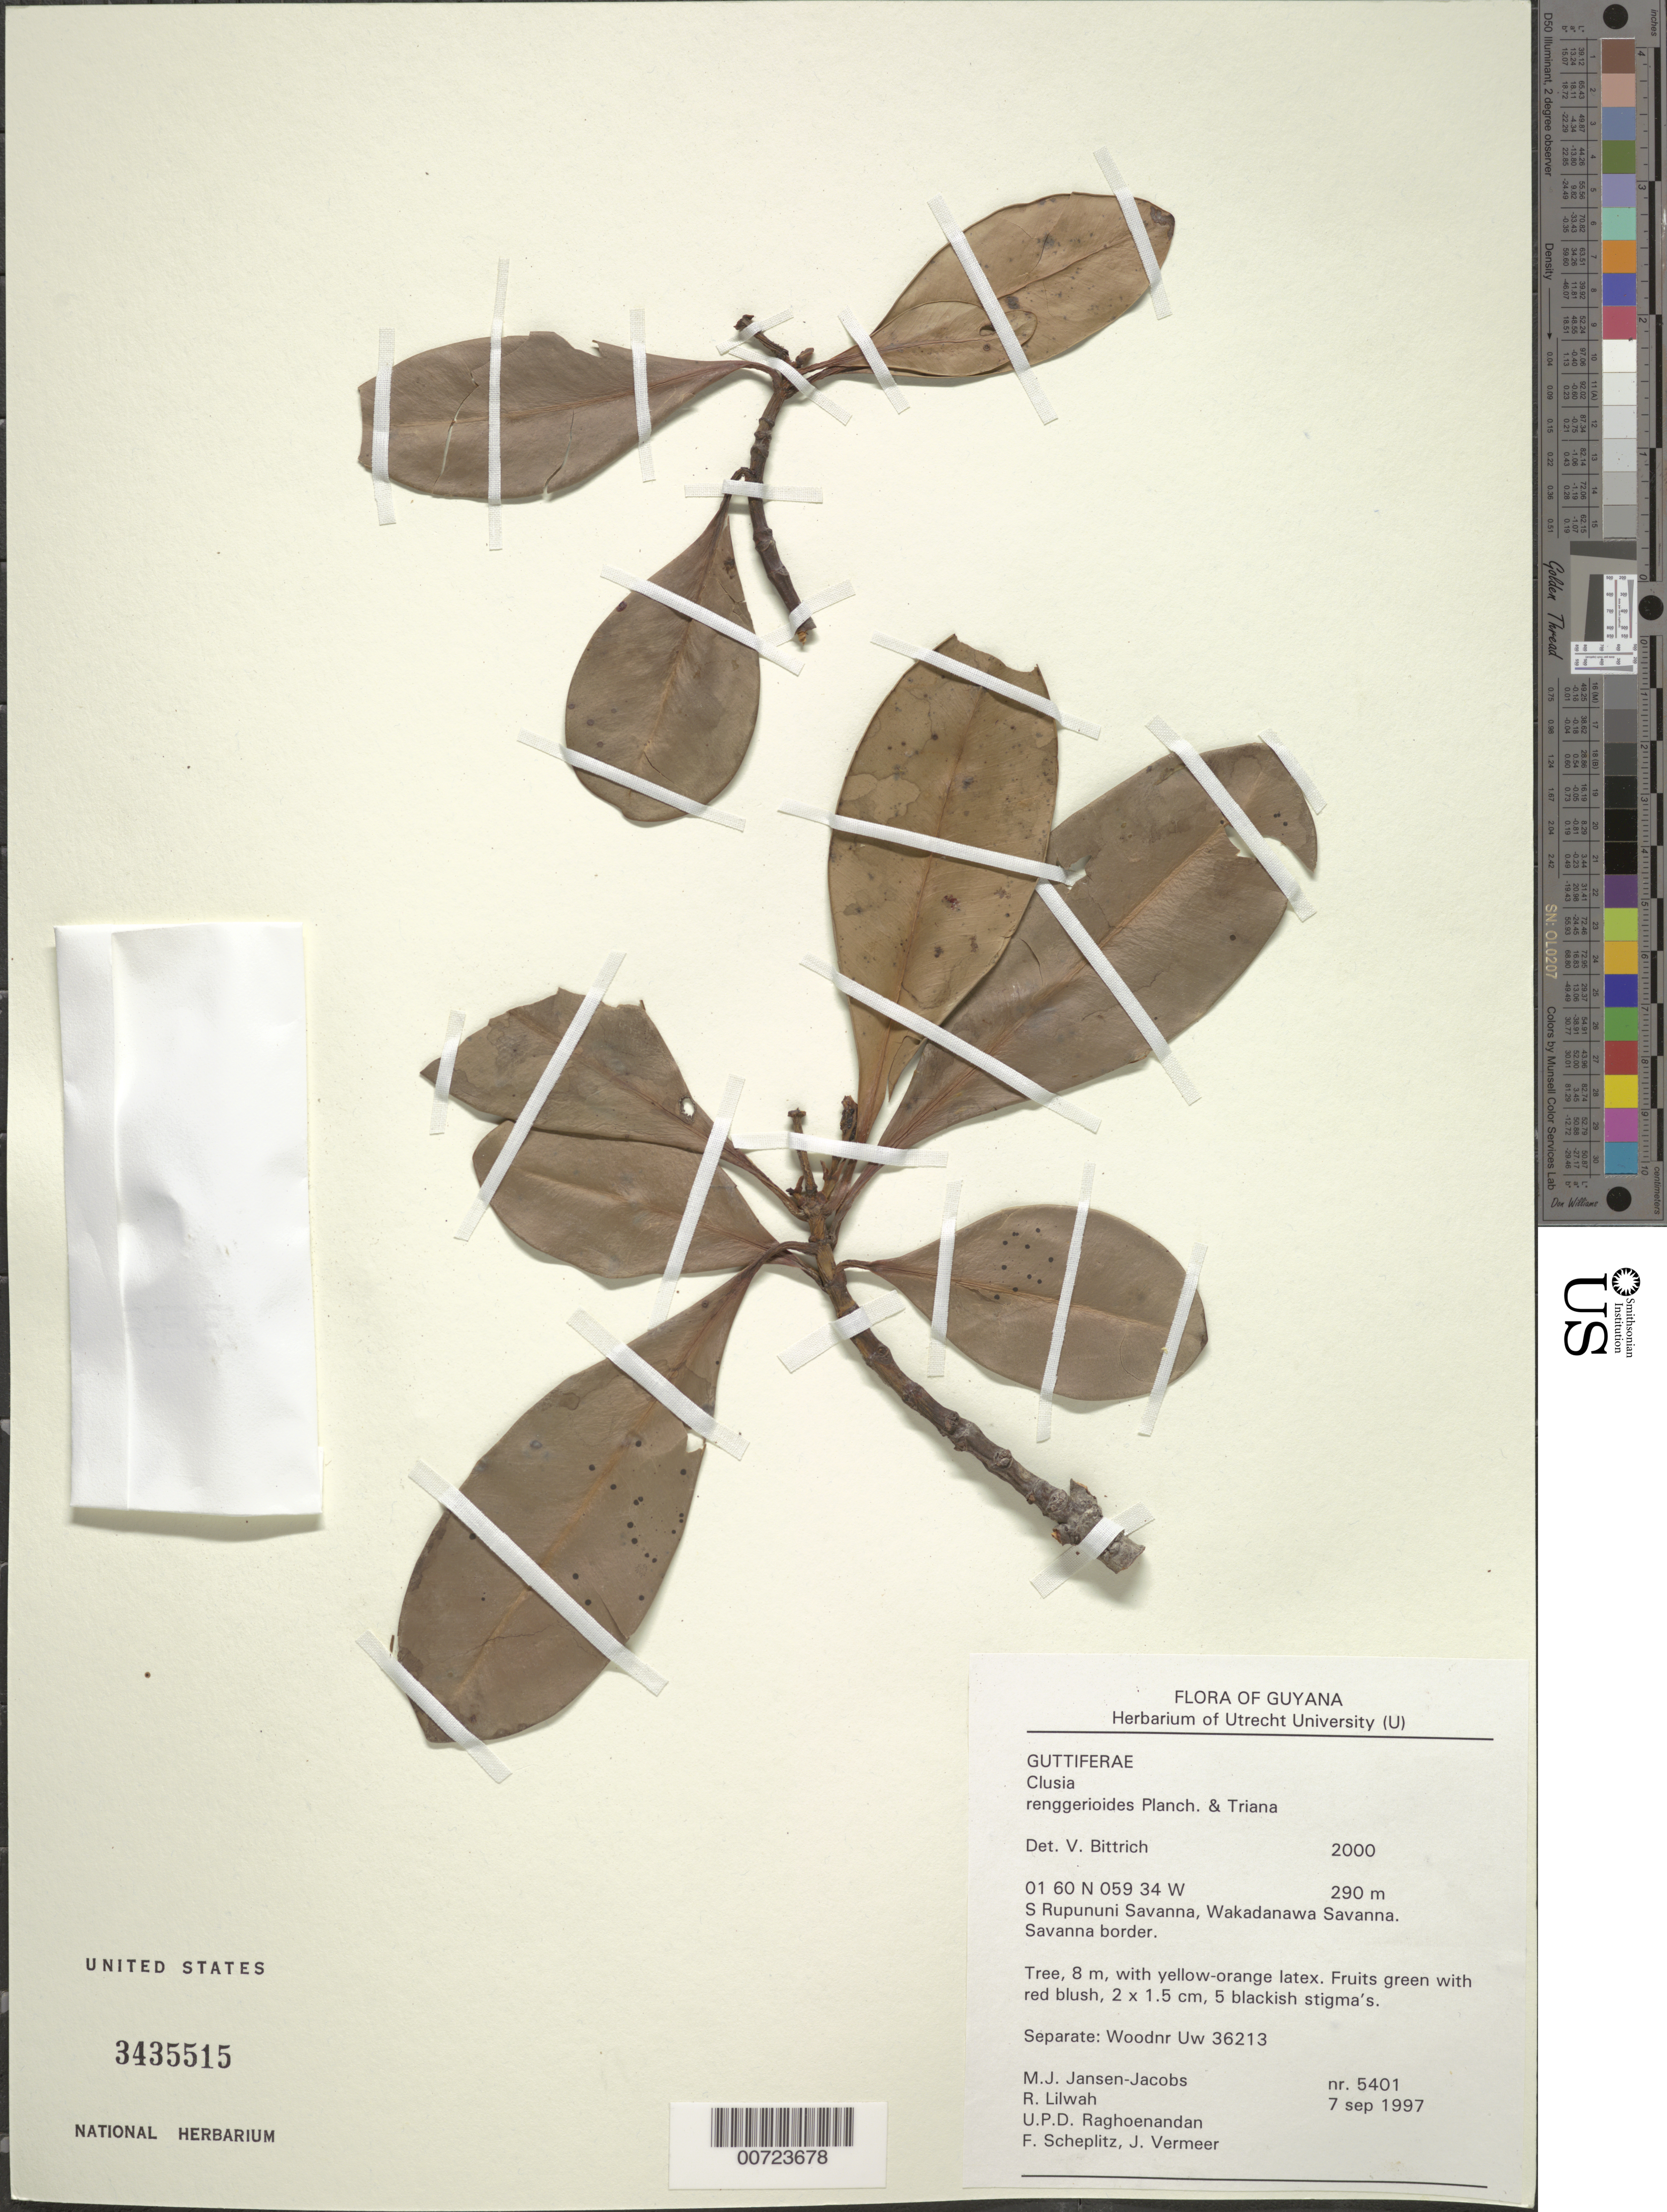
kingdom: Plantae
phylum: Tracheophyta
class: Magnoliopsida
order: Malpighiales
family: Clusiaceae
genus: Clusia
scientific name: Clusia renggerioides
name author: Planch. & Triana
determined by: Bittrich, V.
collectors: M. J. Jansen-Jacobs, R. Lilwah, U. Raghoenandan, F. Scheplitz & J. Vermeer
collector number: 5401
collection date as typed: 7-Sep-97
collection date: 1997-09-07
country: Guyana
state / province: U. Takutu-U. Essequibo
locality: S. Rupununi savanna, Wakadanawa Savanna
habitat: Savanna border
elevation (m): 290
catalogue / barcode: US 3435515